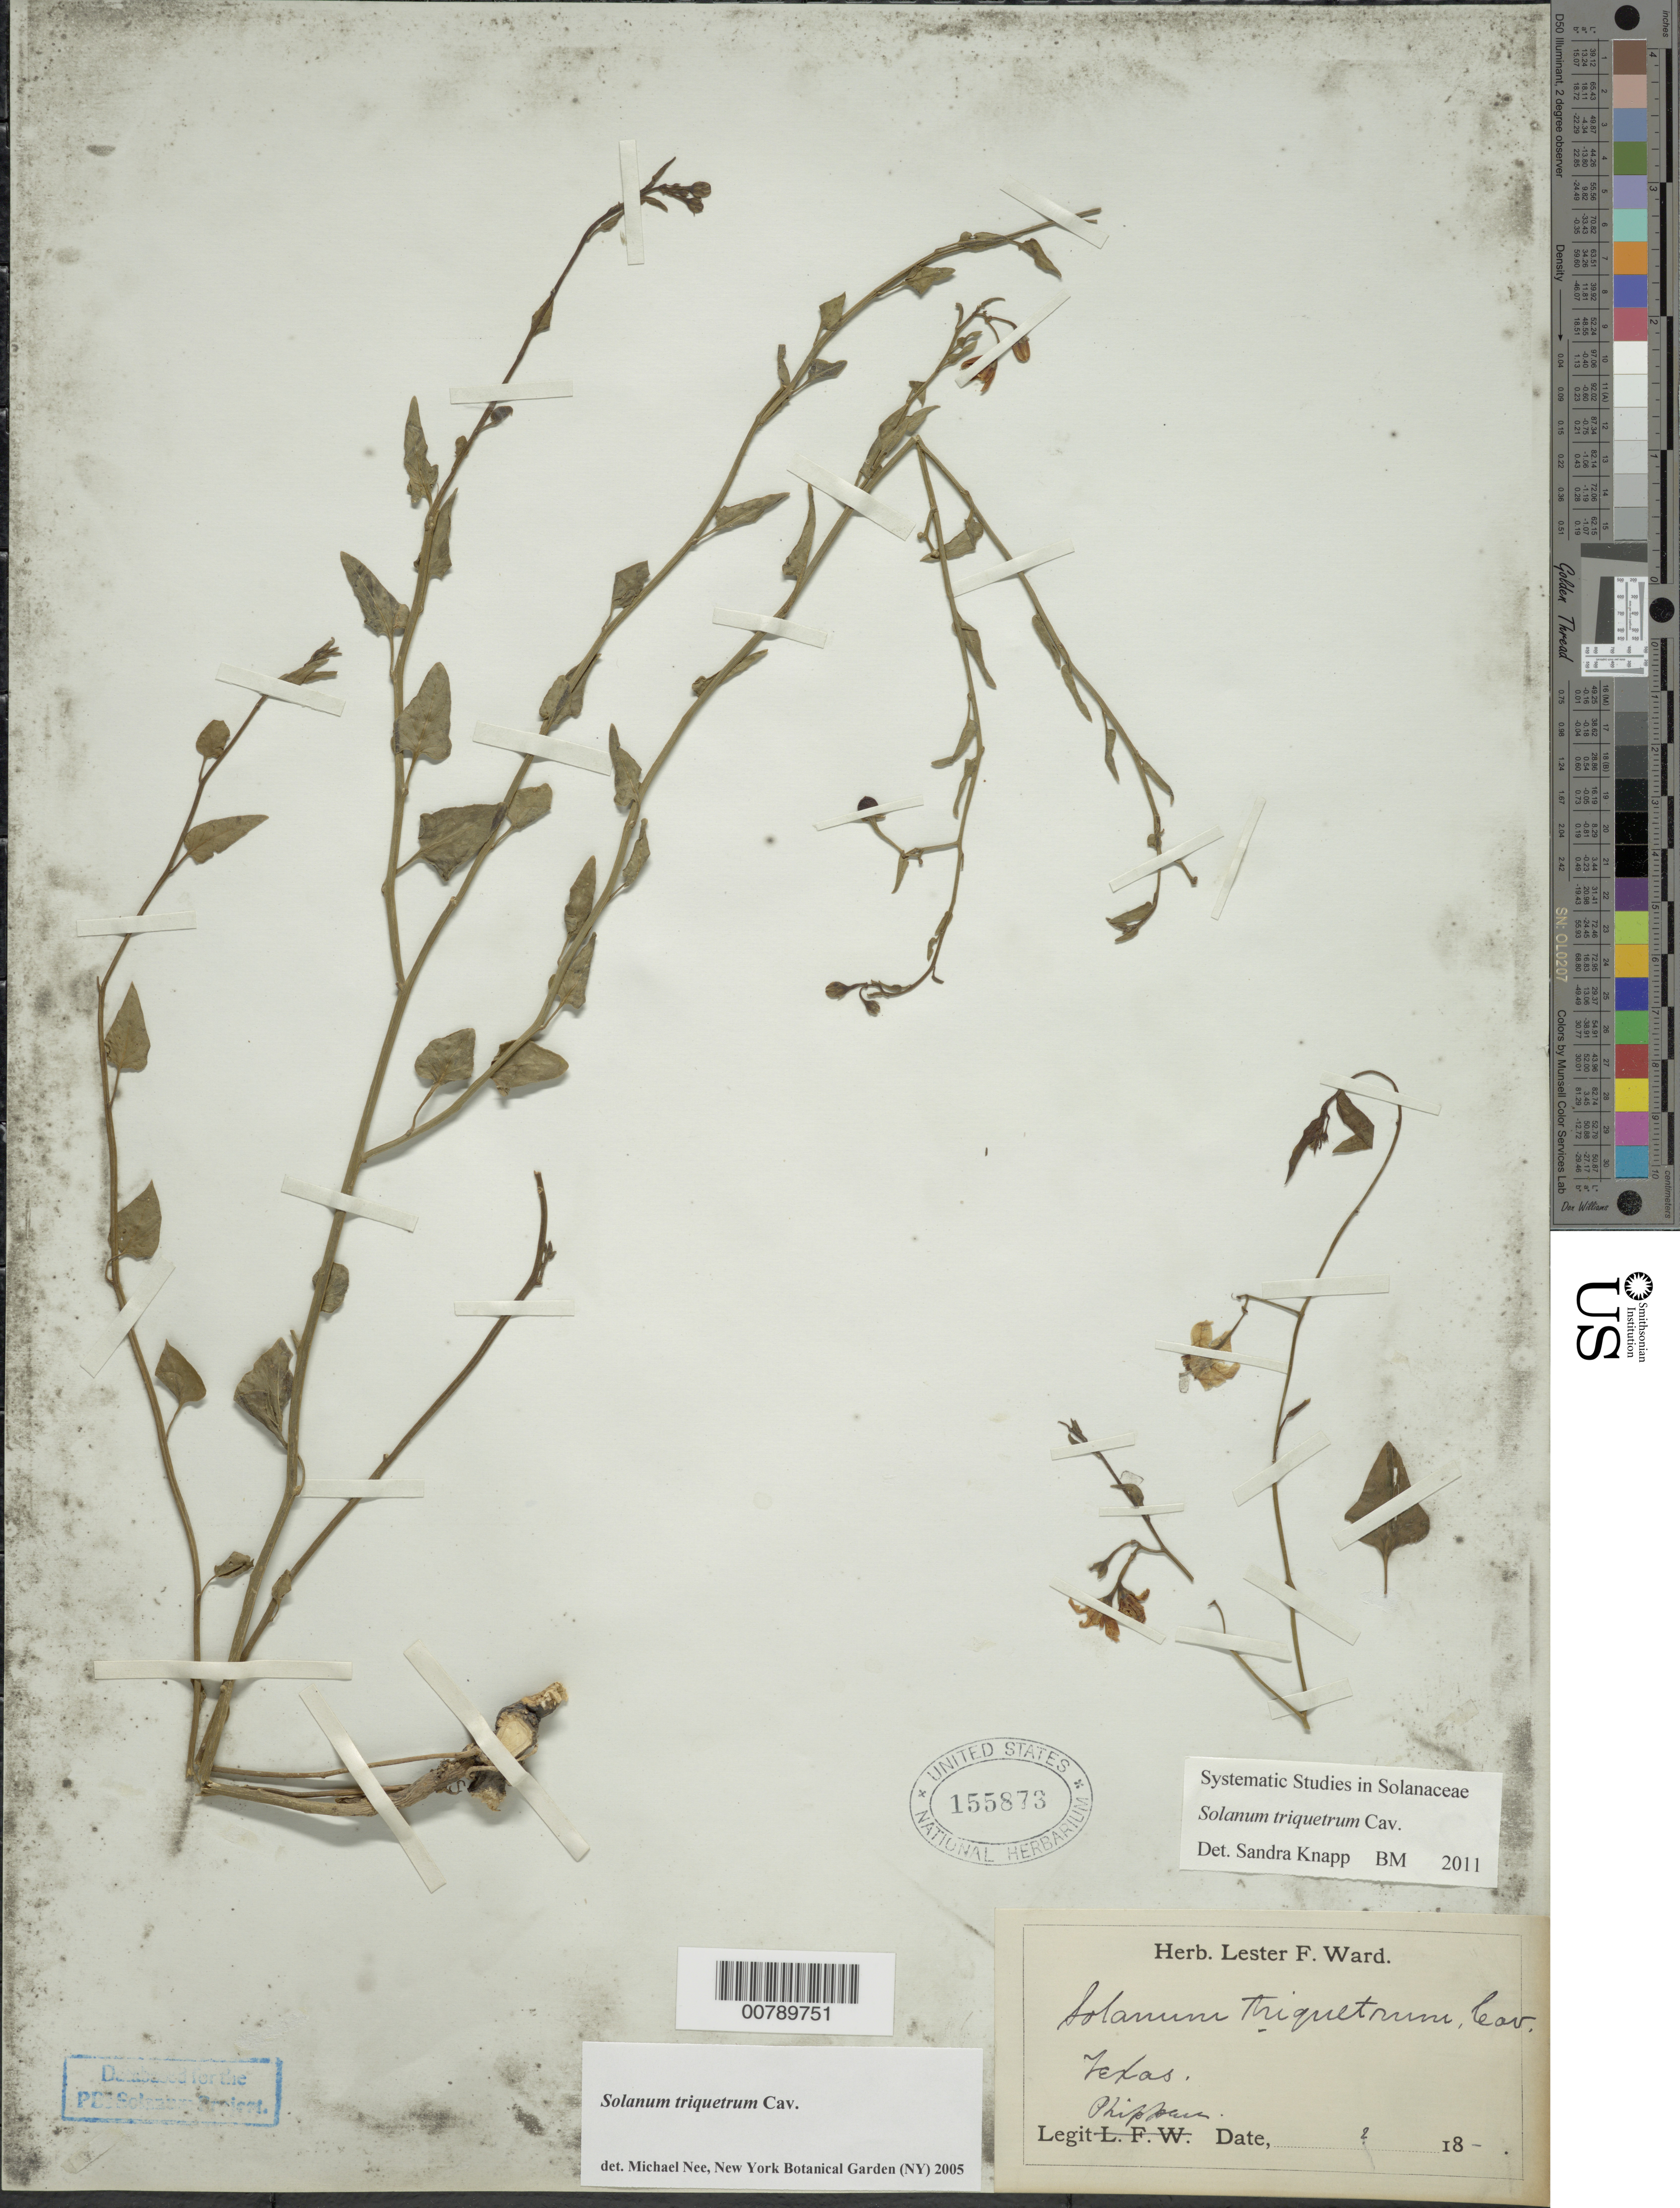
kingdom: Plantae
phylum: Tracheophyta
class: Magnoliopsida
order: Solanales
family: Solanaceae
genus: Solanum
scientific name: Solanum triquetrum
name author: Cav.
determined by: Knapp, S. D.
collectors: L. W. Ward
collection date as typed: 9 Sep 1877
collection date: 1877-09-09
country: United States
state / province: Texas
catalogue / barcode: US 155873